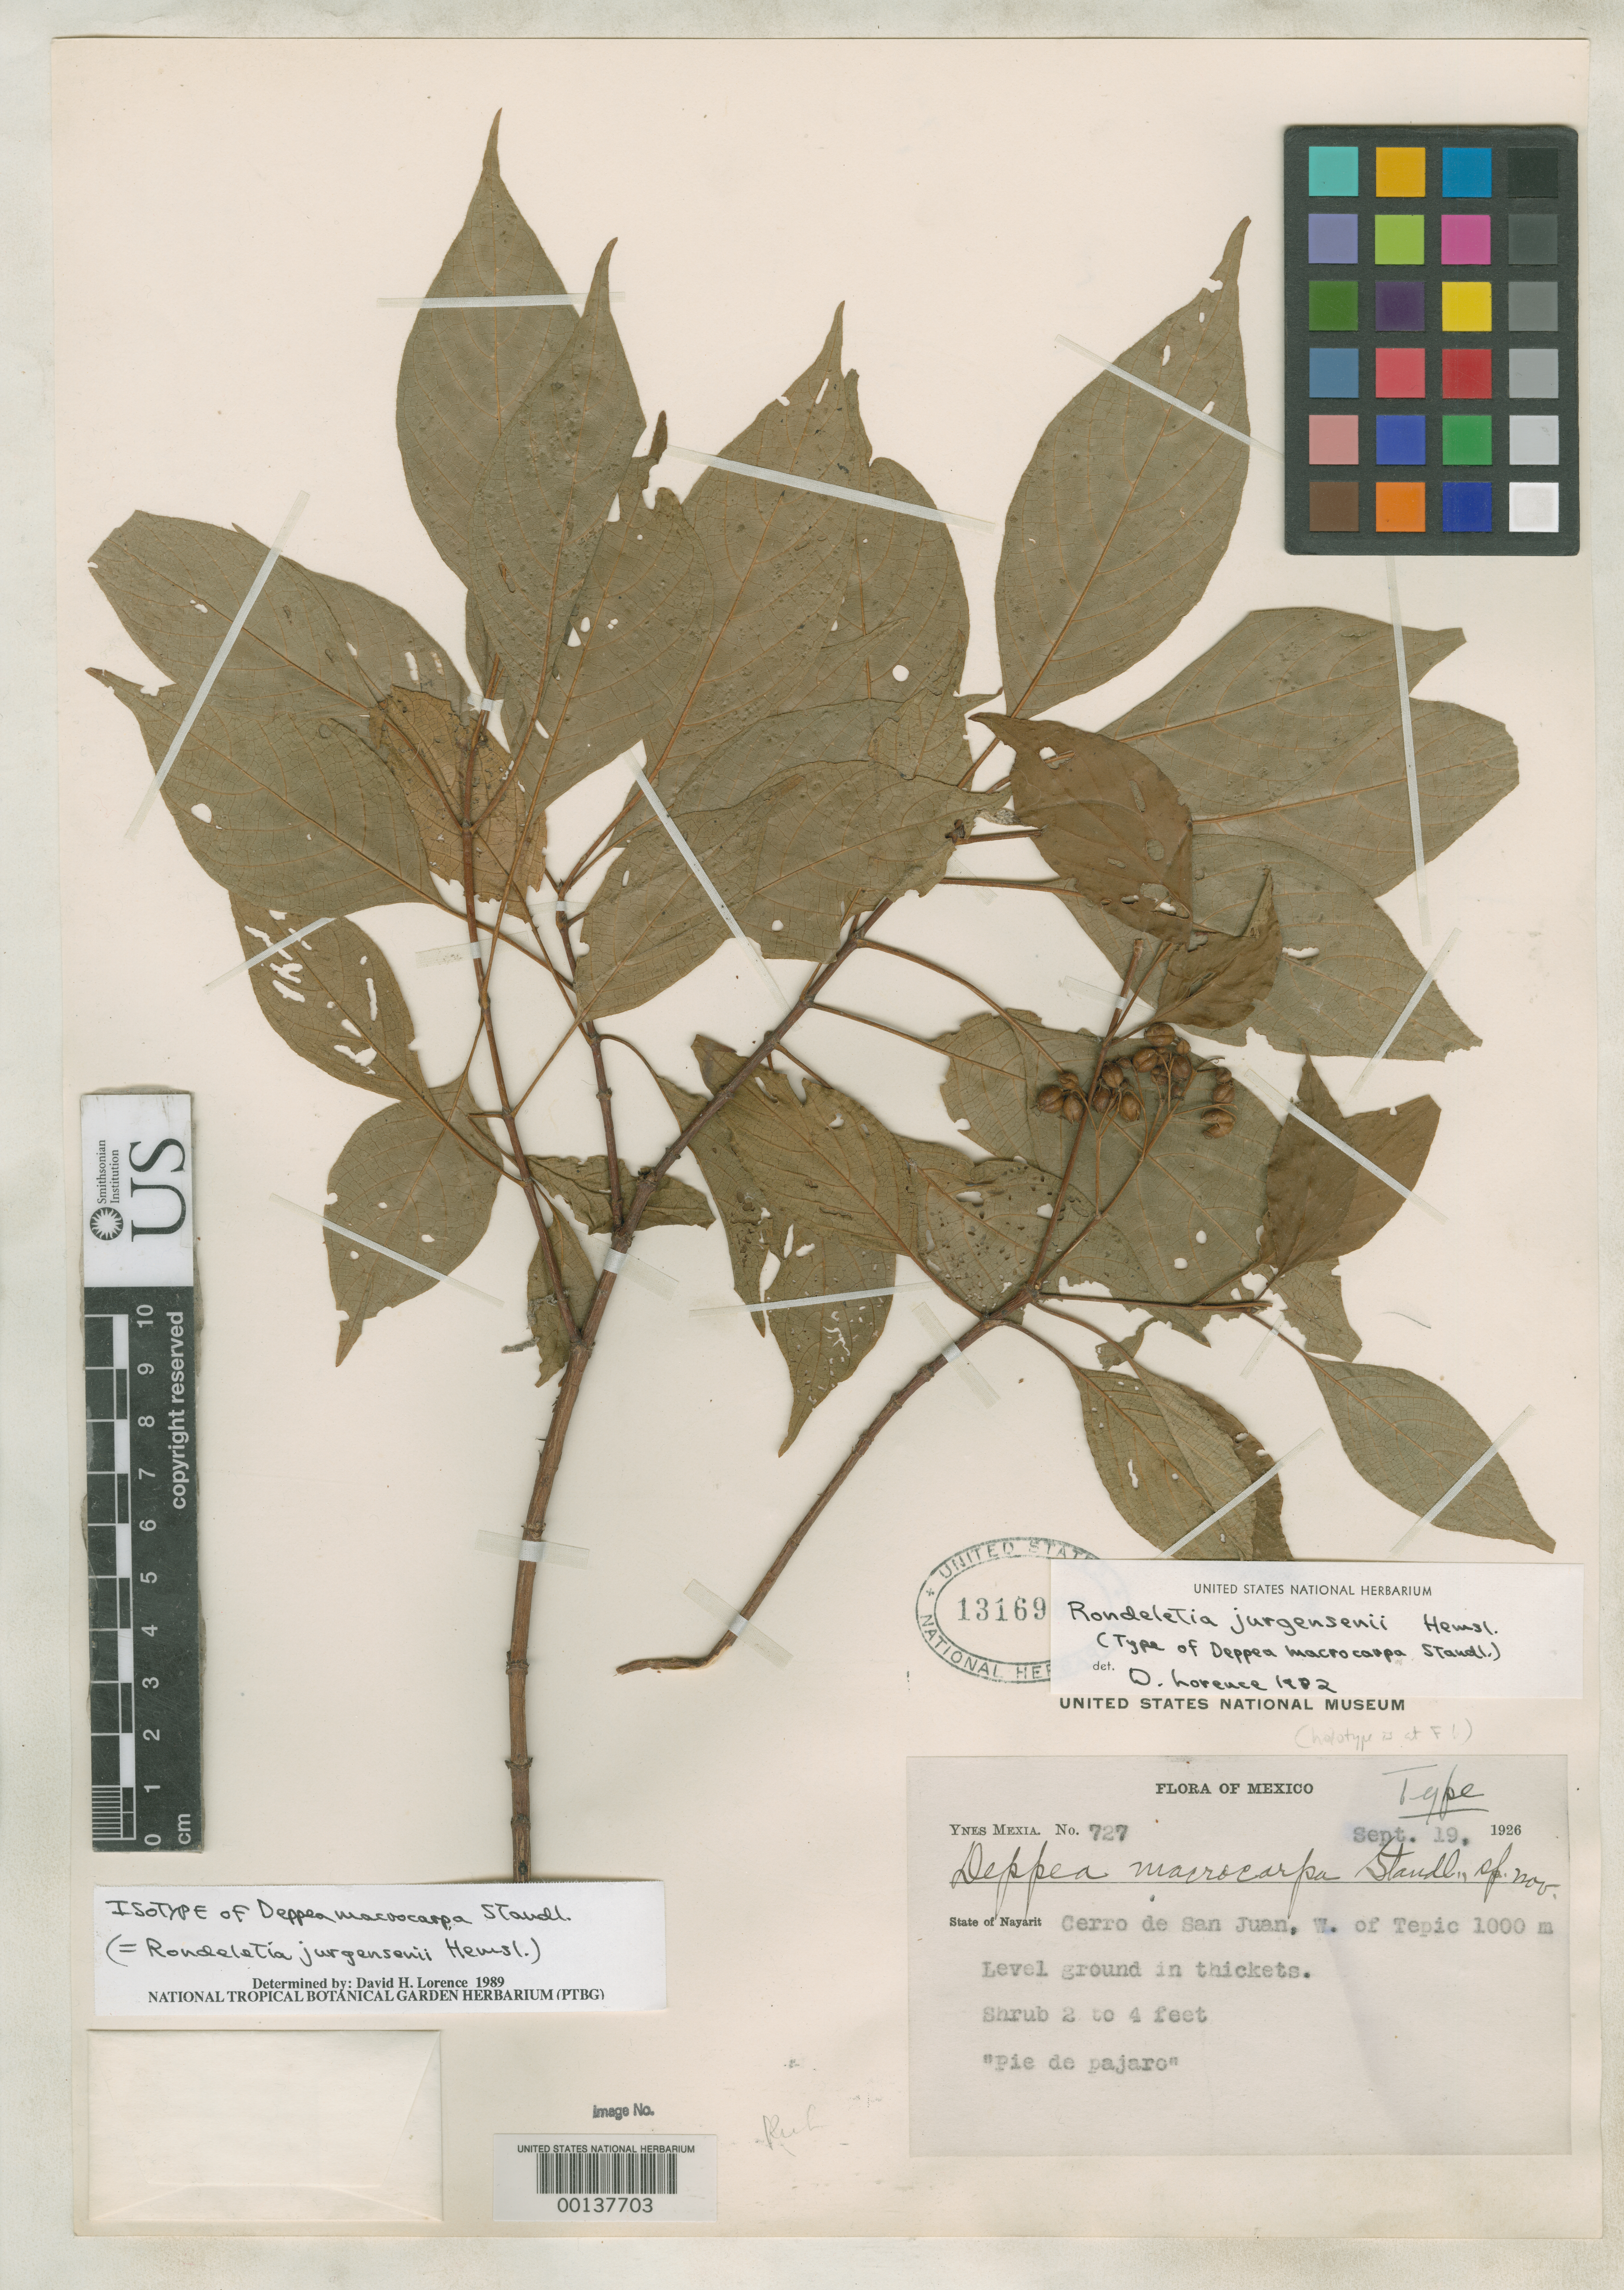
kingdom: Plantae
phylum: Tracheophyta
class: Magnoliopsida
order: Gentianales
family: Rubiaceae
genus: Deppea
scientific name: Deppea macrocarpa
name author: Standl.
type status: Isotype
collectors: Y. Mexia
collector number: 727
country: Mexico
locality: E of Monserrat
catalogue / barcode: US 1316907